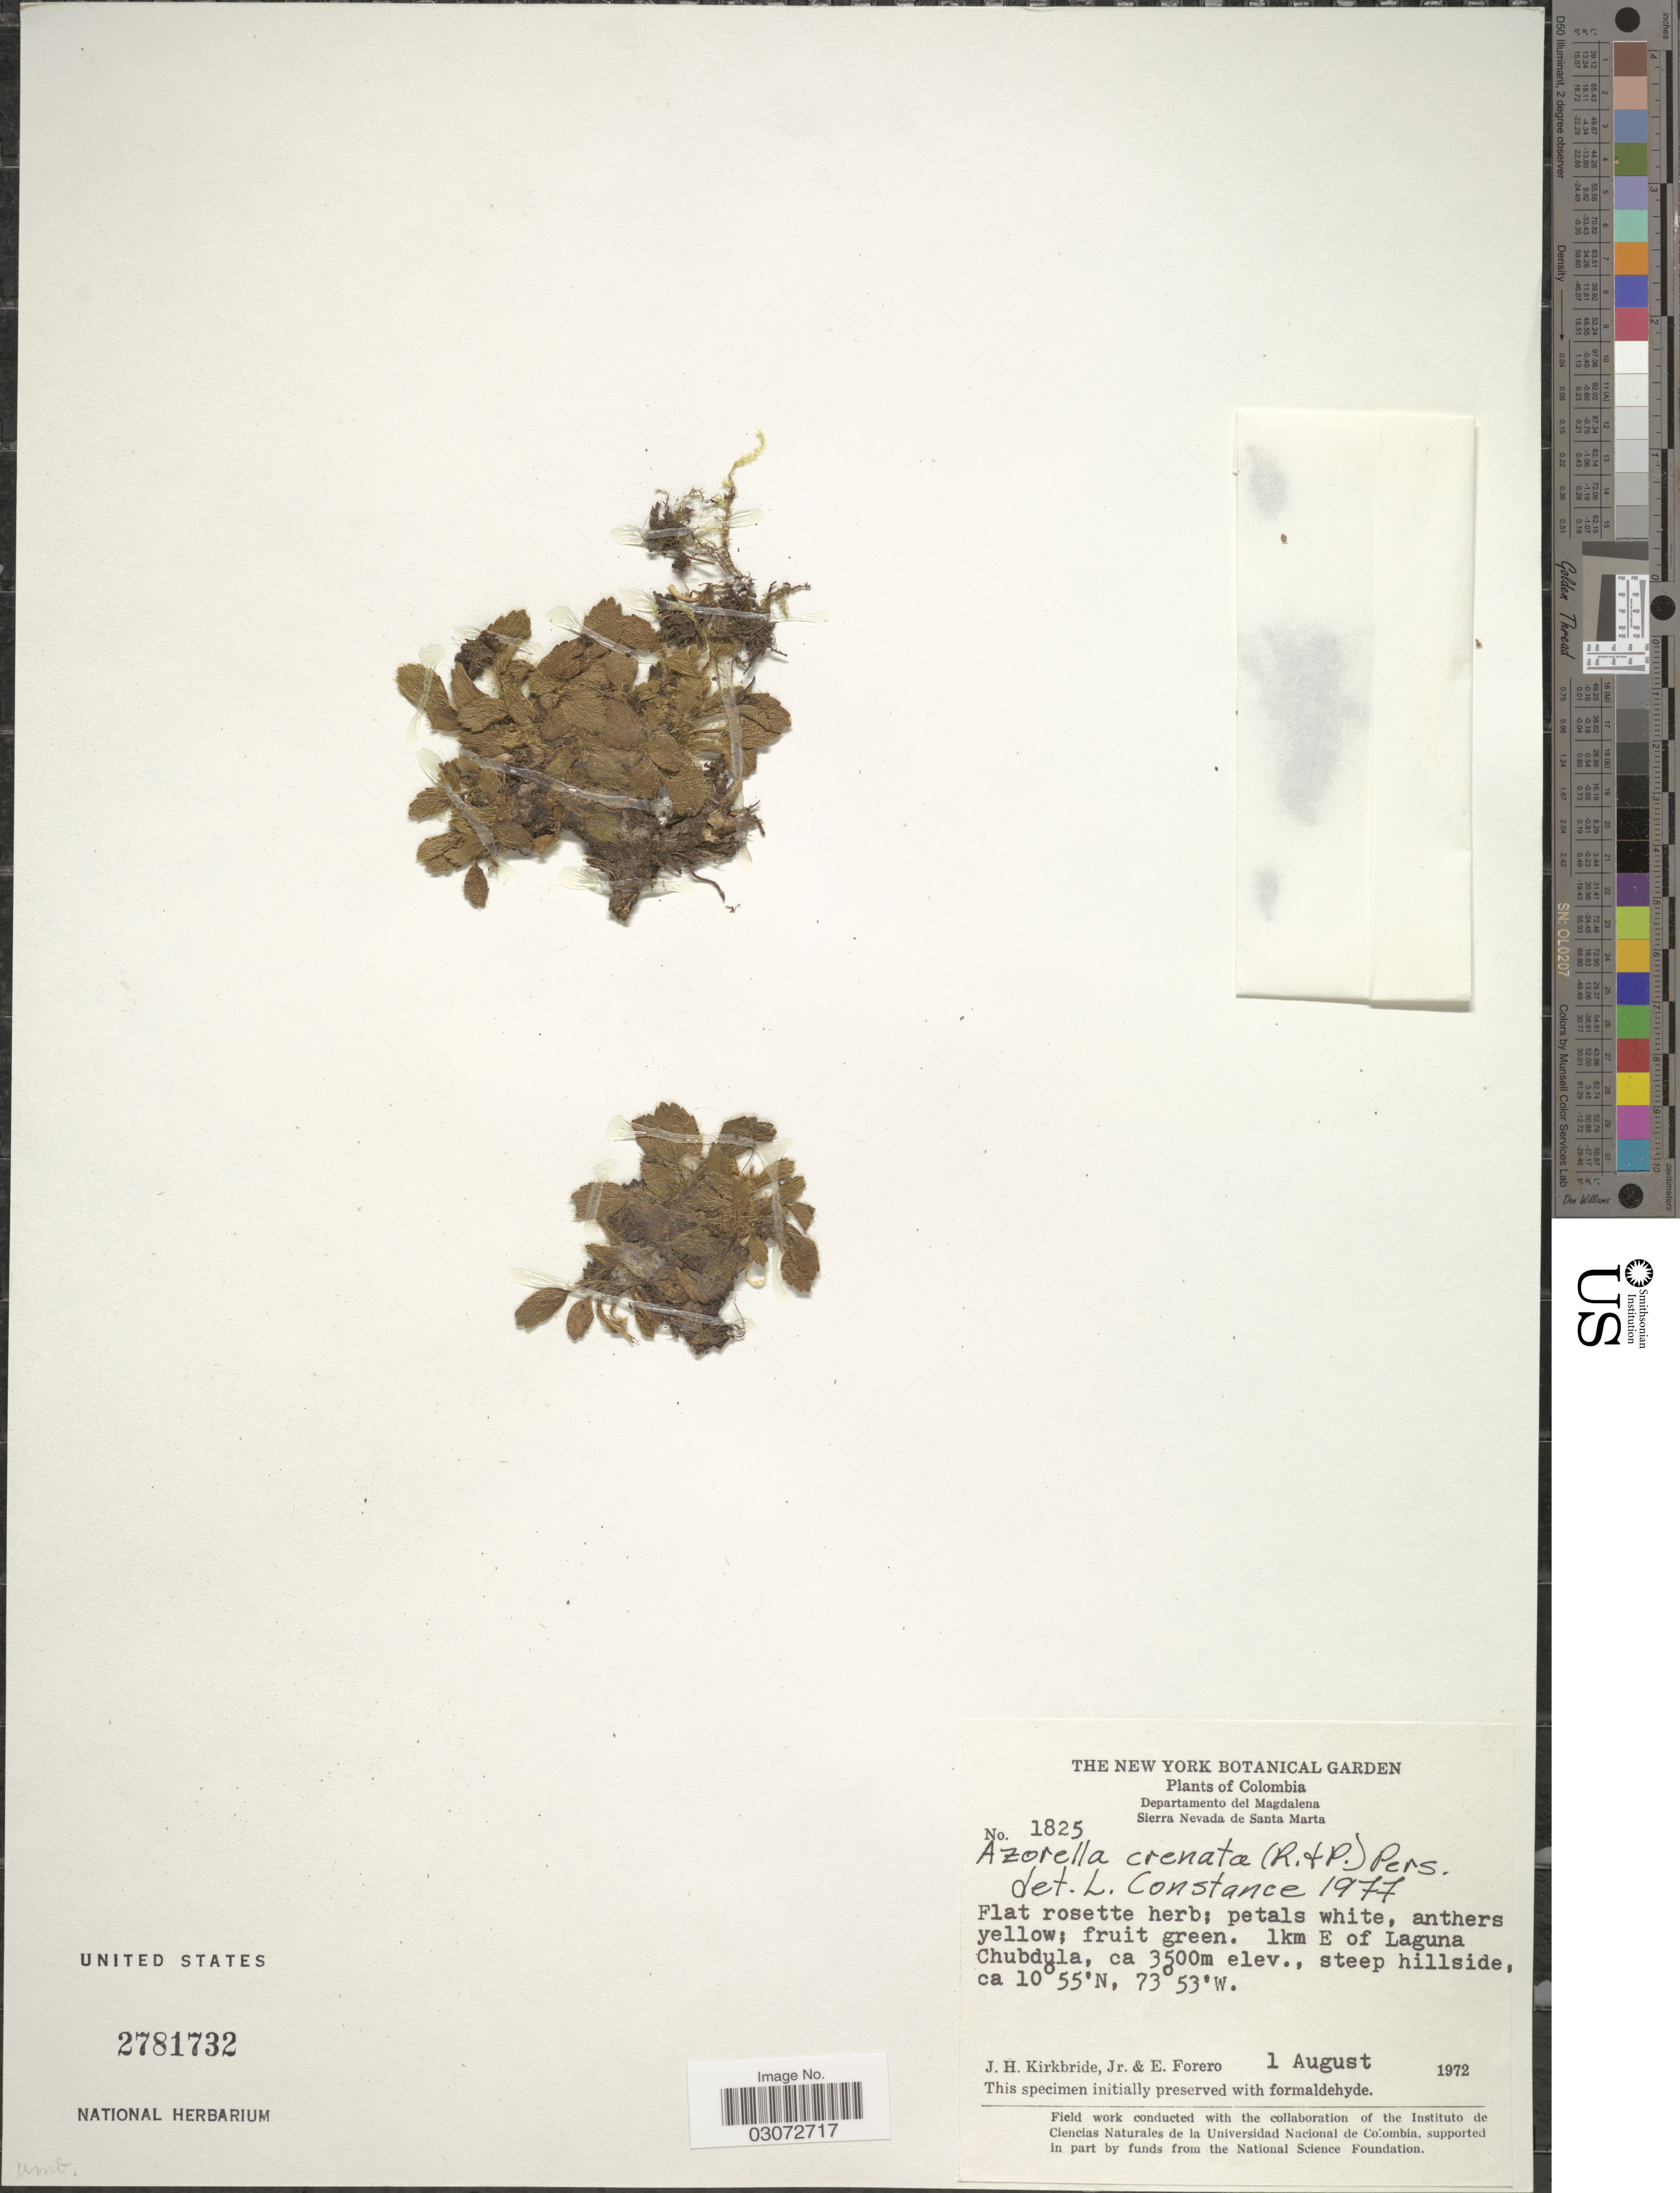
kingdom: Plantae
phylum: Tracheophyta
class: Magnoliopsida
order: Apiales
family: Apiaceae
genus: Azorella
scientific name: Azorella crenata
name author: (Ruiz & Pav.) Pers.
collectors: J. H. Kirkbride & E. Forero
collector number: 1825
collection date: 1972-08-01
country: Colombia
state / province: Magdalena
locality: Departamento del Magdalena. Sierra Nevada de Santa Marta. 1km E of Laguna Chubdula.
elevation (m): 3500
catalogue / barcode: US 2781732